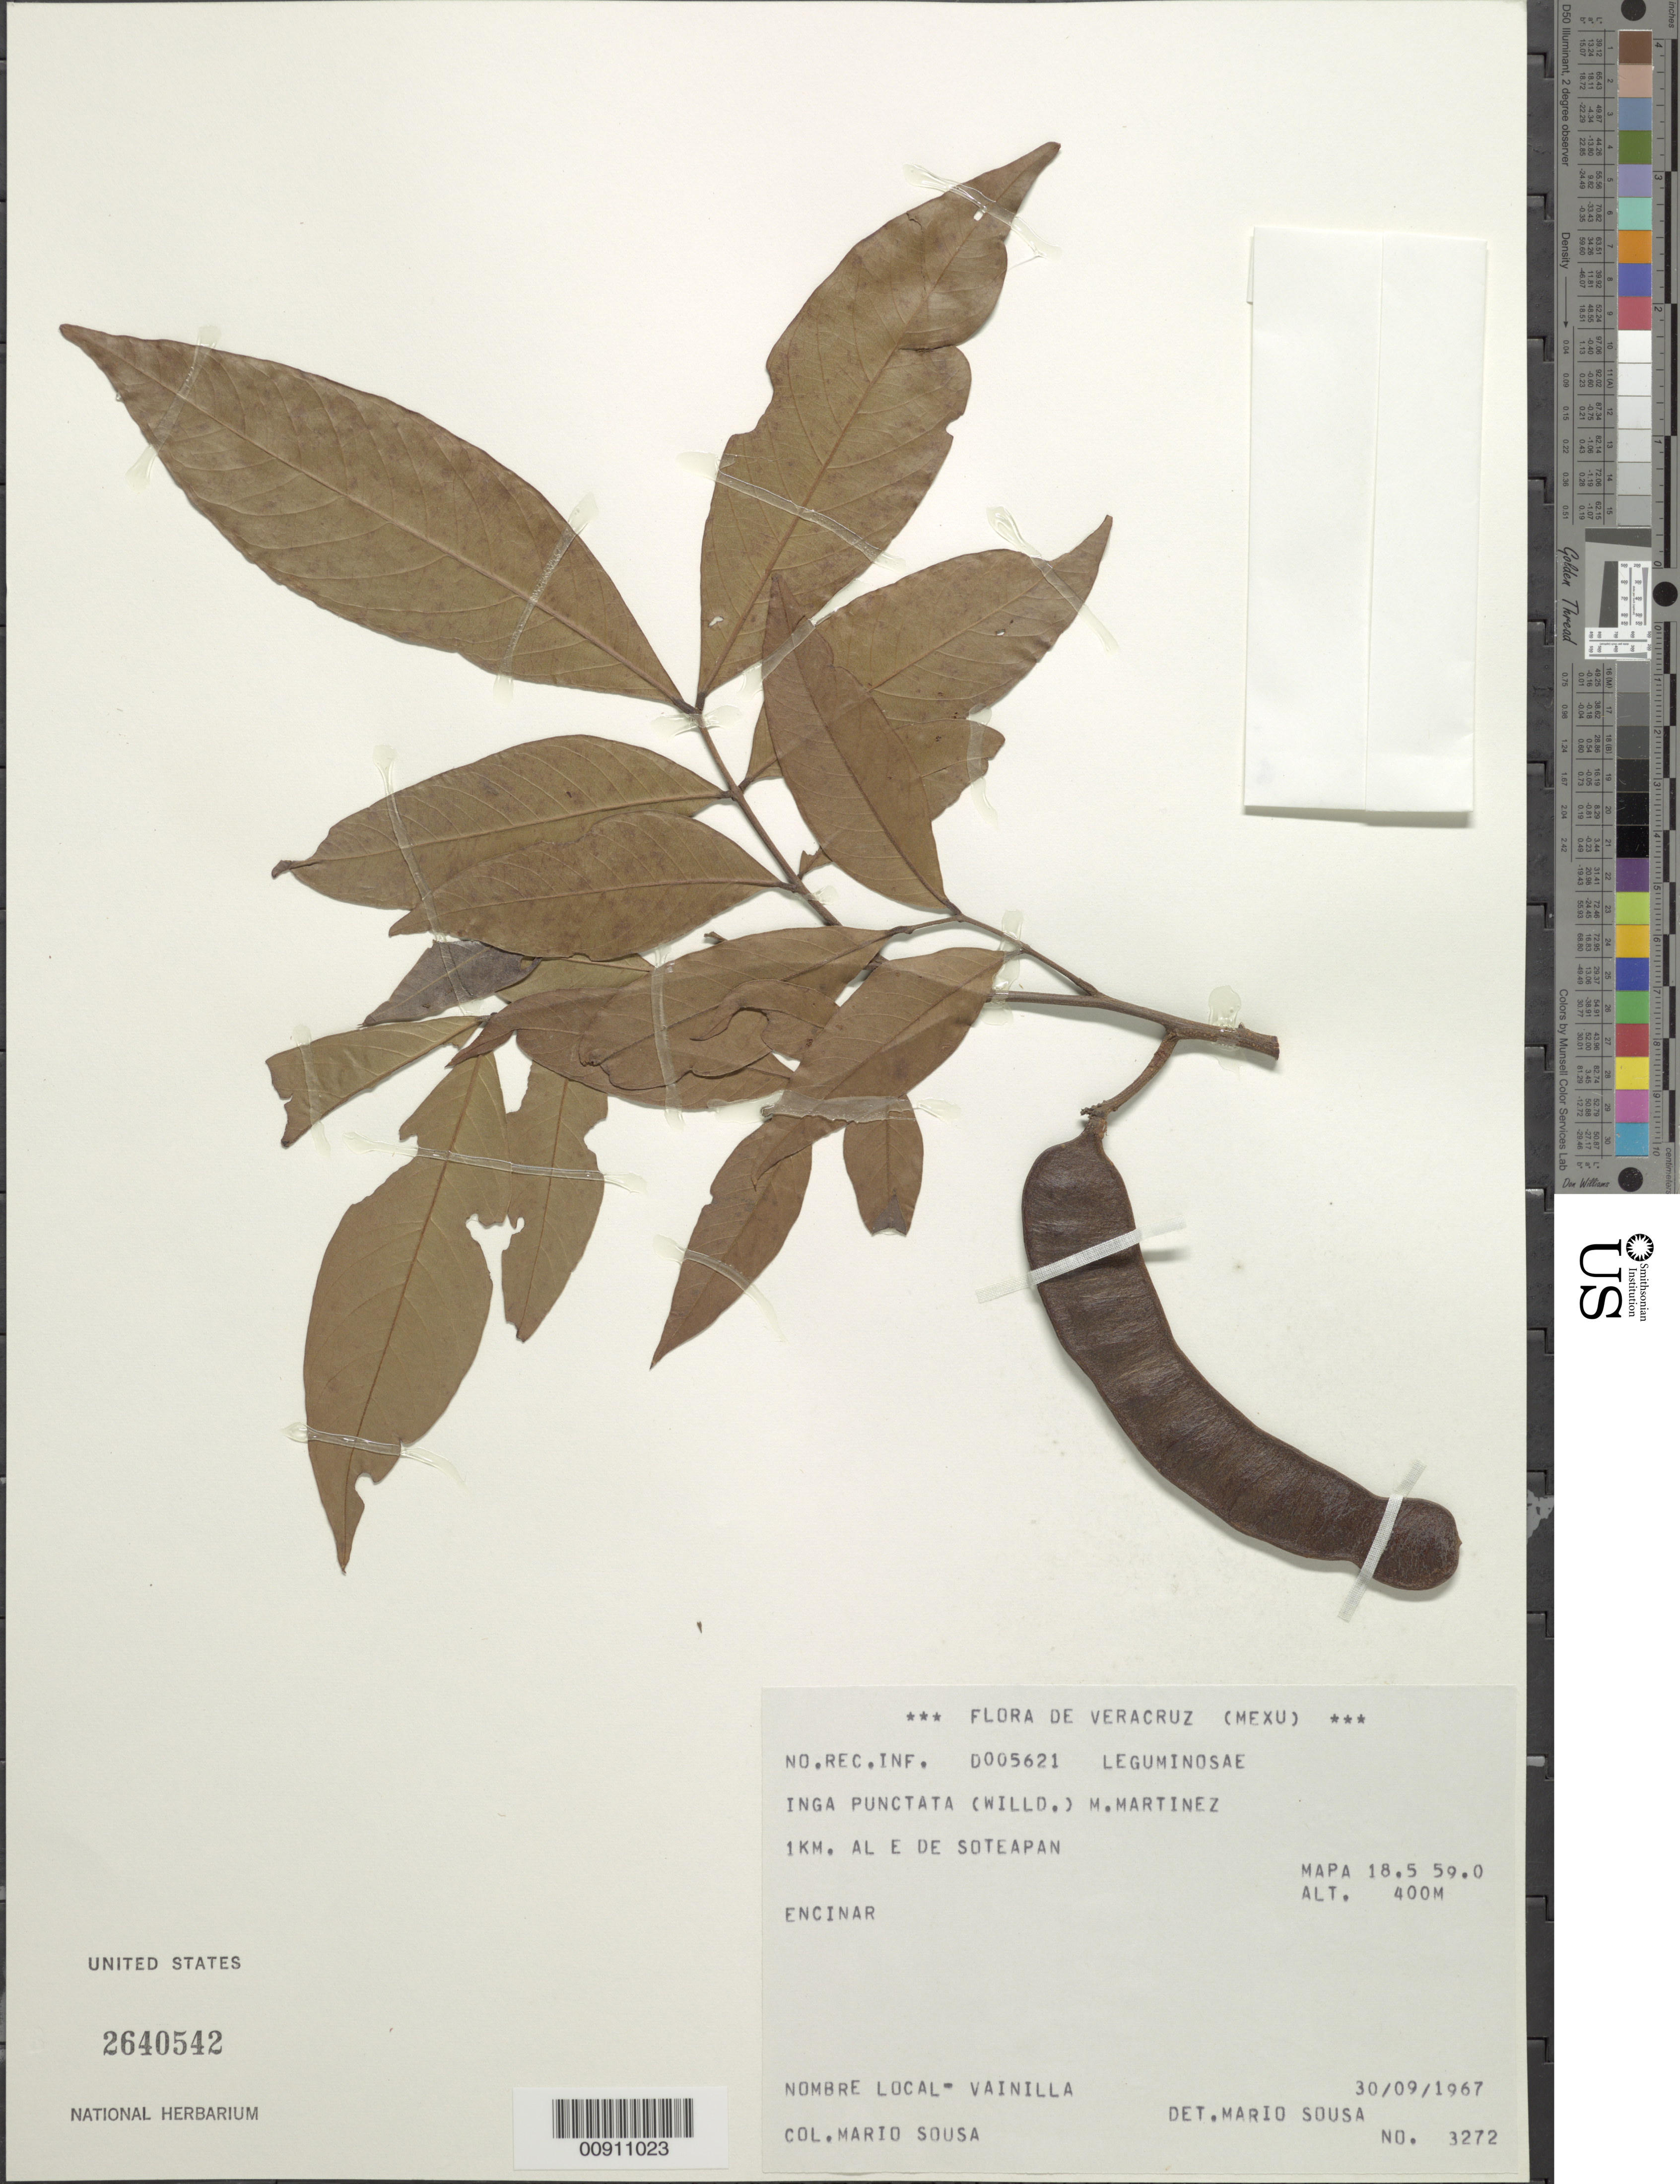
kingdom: Plantae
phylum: Tracheophyta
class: Magnoliopsida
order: Fabales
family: Fabaceae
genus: Inga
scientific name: Inga punctata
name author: Willd.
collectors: M. Sousa S.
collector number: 3272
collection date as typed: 30 Sep 1967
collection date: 1967-09-30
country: Mexico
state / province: Veracruz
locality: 1 km. al E de Soteapan, Veracruz. Mapa 18.5 59.0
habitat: Encinar.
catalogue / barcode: US 2640542